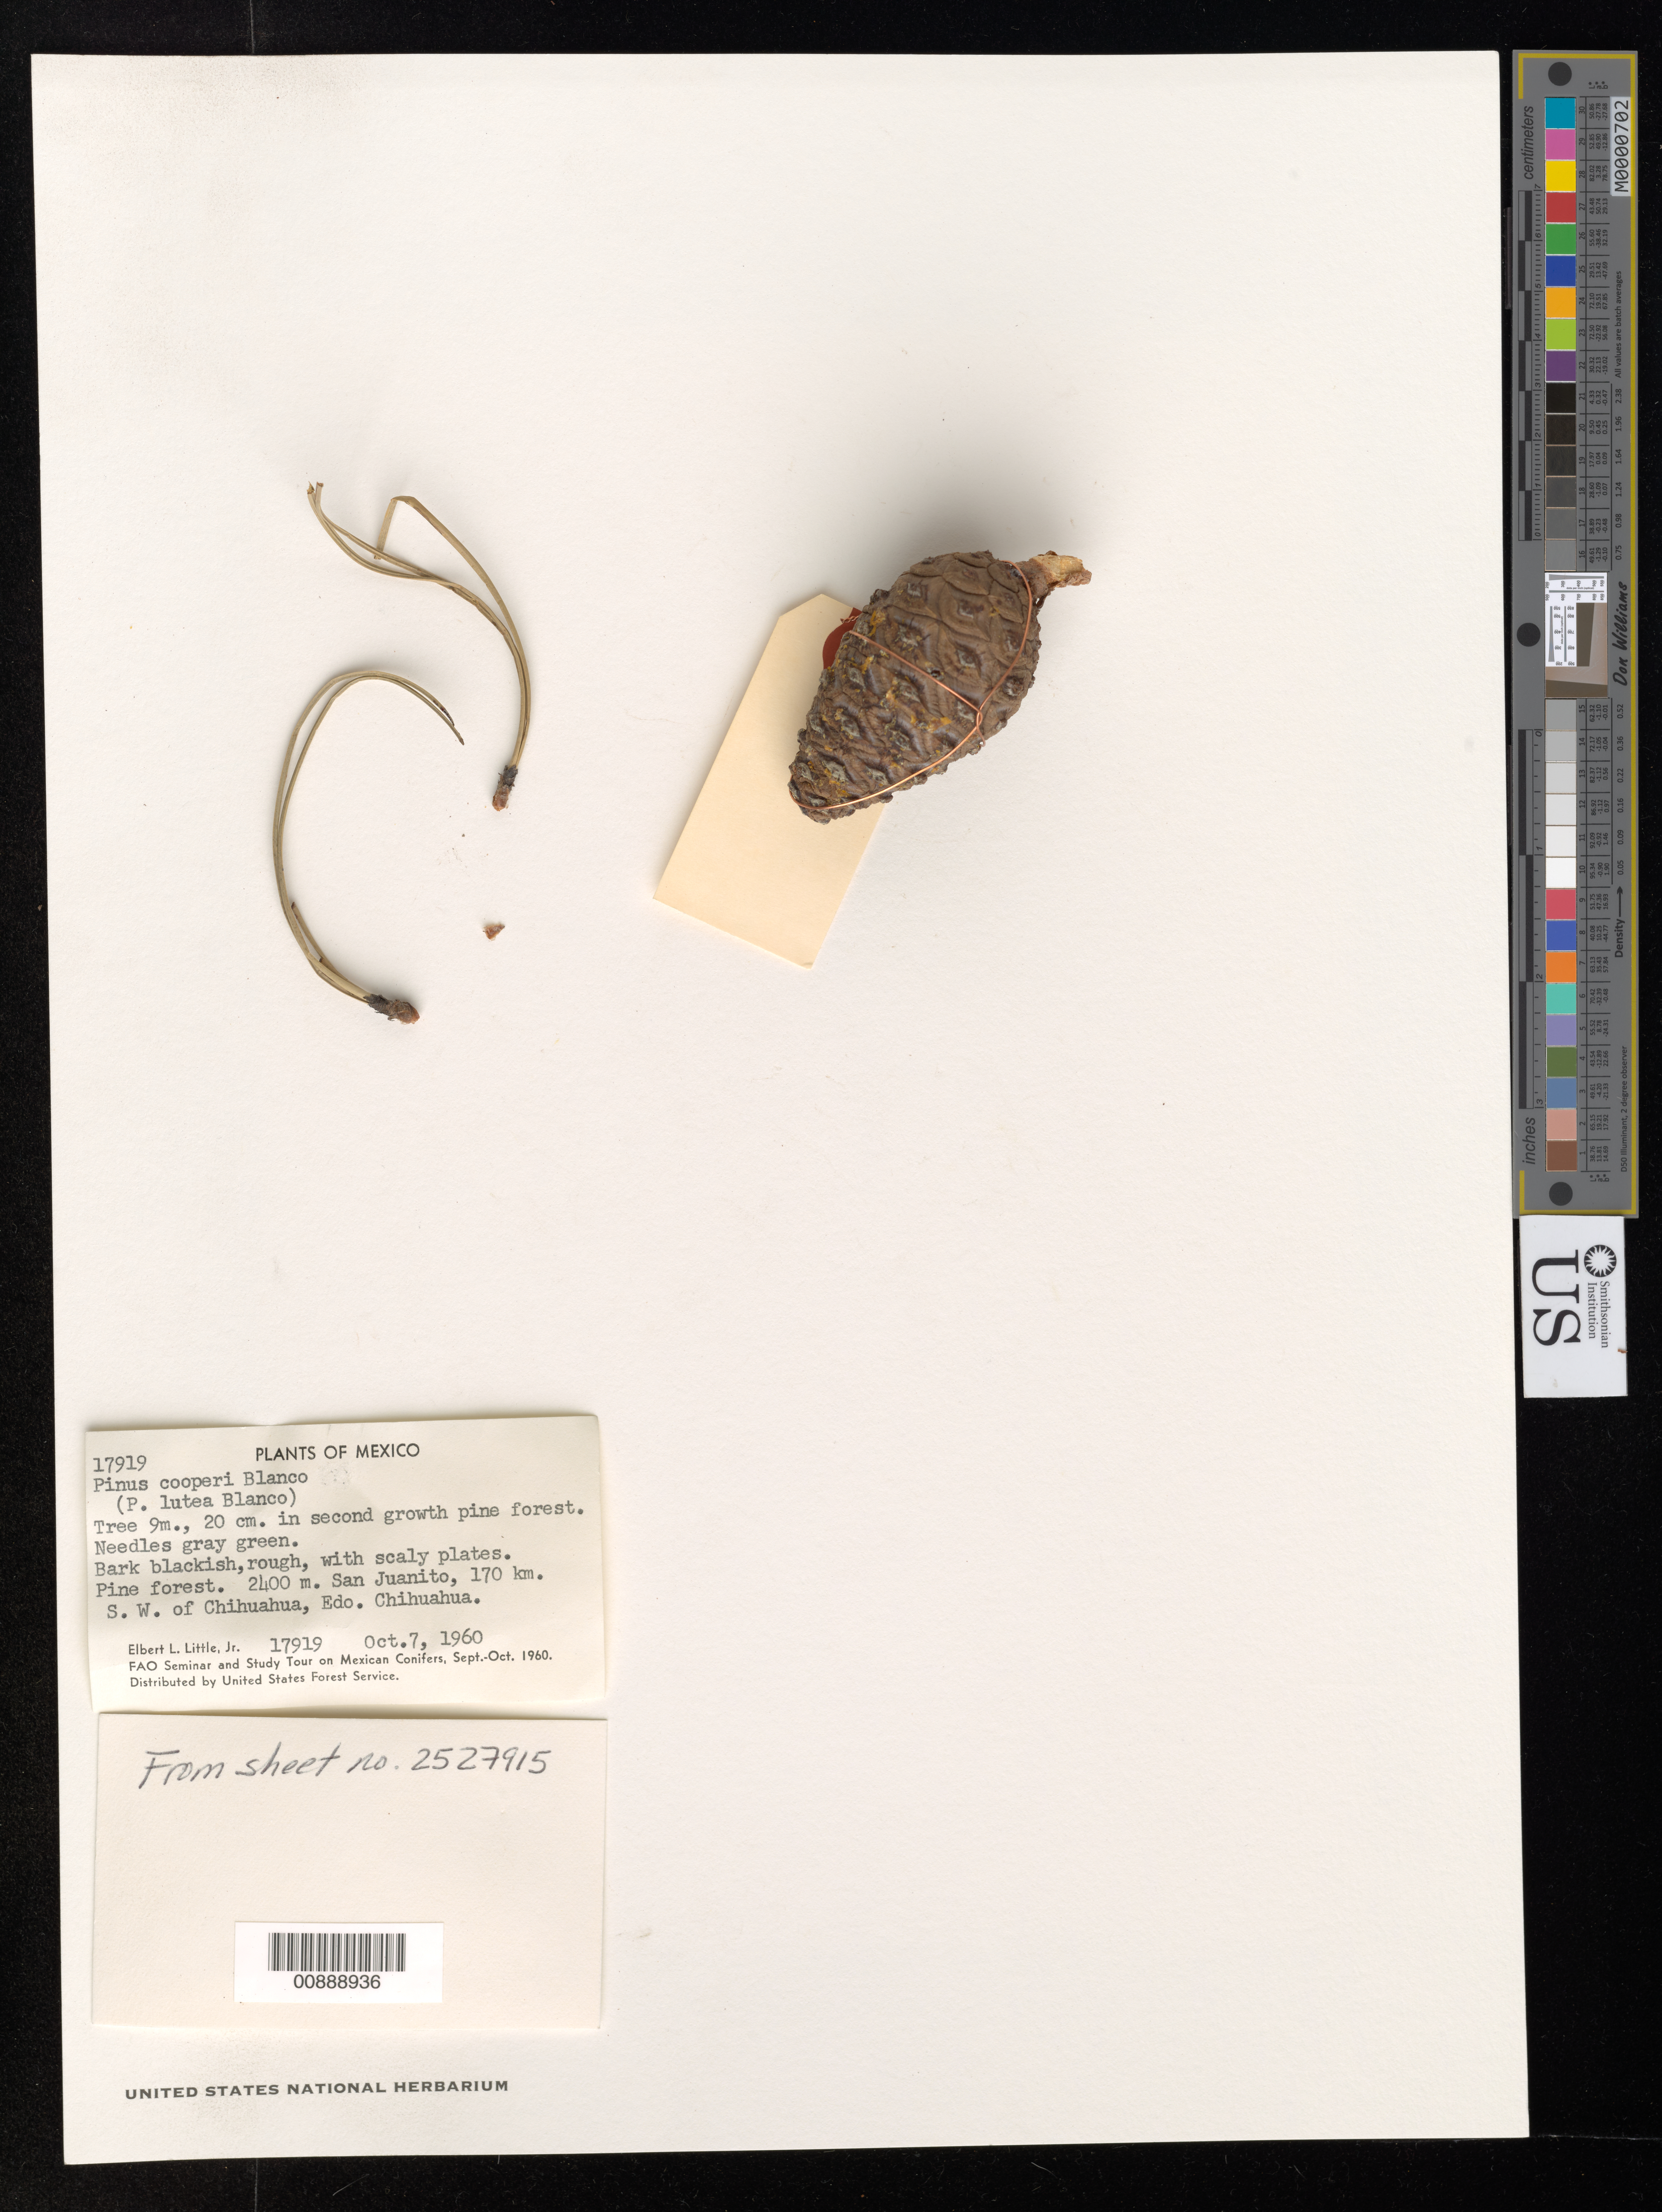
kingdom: Plantae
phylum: Tracheophyta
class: Pinopsida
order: Pinales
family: Pinaceae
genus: Pinus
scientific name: Pinus cooperi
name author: C.E. Blanco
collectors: E. L. Little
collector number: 17919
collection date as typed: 07 Oct 1960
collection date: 1960-10-07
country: Mexico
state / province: Chihuahua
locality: San Juanito, 170 km. SW of Chihuahua, Chihuahua.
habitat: In second growth Pine forest.